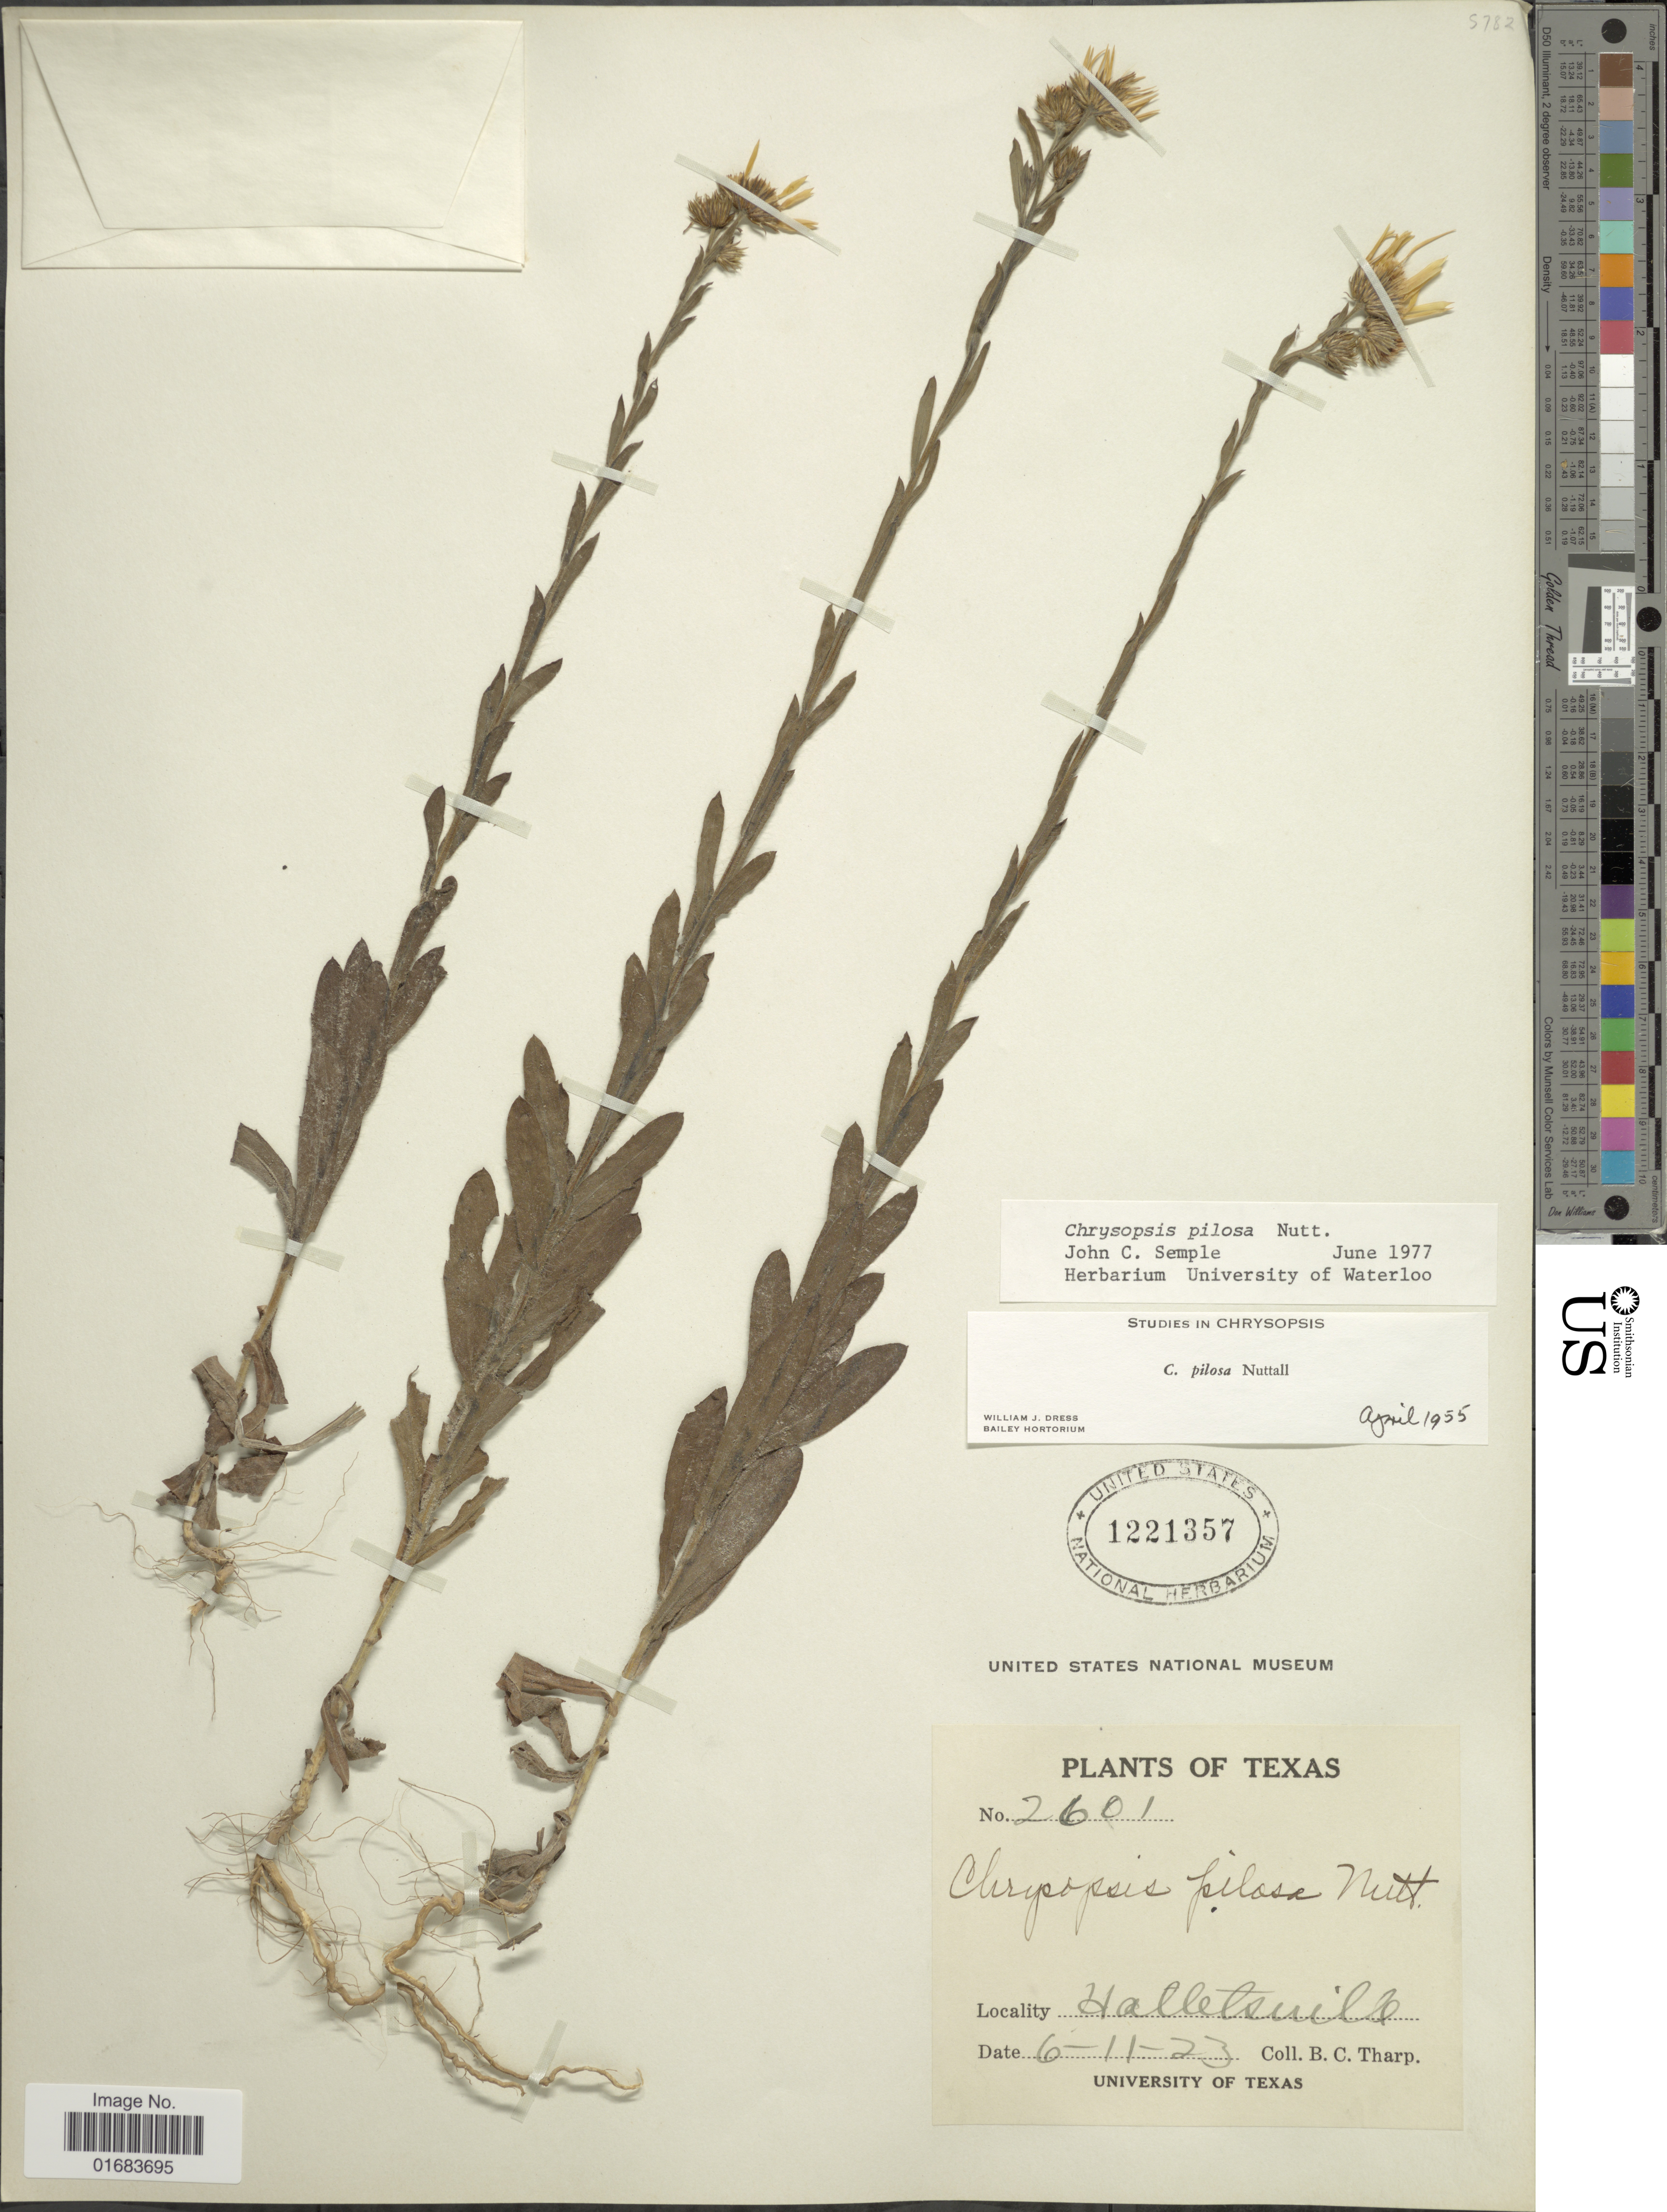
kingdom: Plantae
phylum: Tracheophyta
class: Magnoliopsida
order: Asterales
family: Asteraceae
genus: Chrysopsis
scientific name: Chrysopsis pilosa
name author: Nutt.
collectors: B. C. Tharp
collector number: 2601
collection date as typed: Transcribed d/m/y: 11/6/23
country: United States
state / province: Texas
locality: Hallettsville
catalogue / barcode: US 1221357